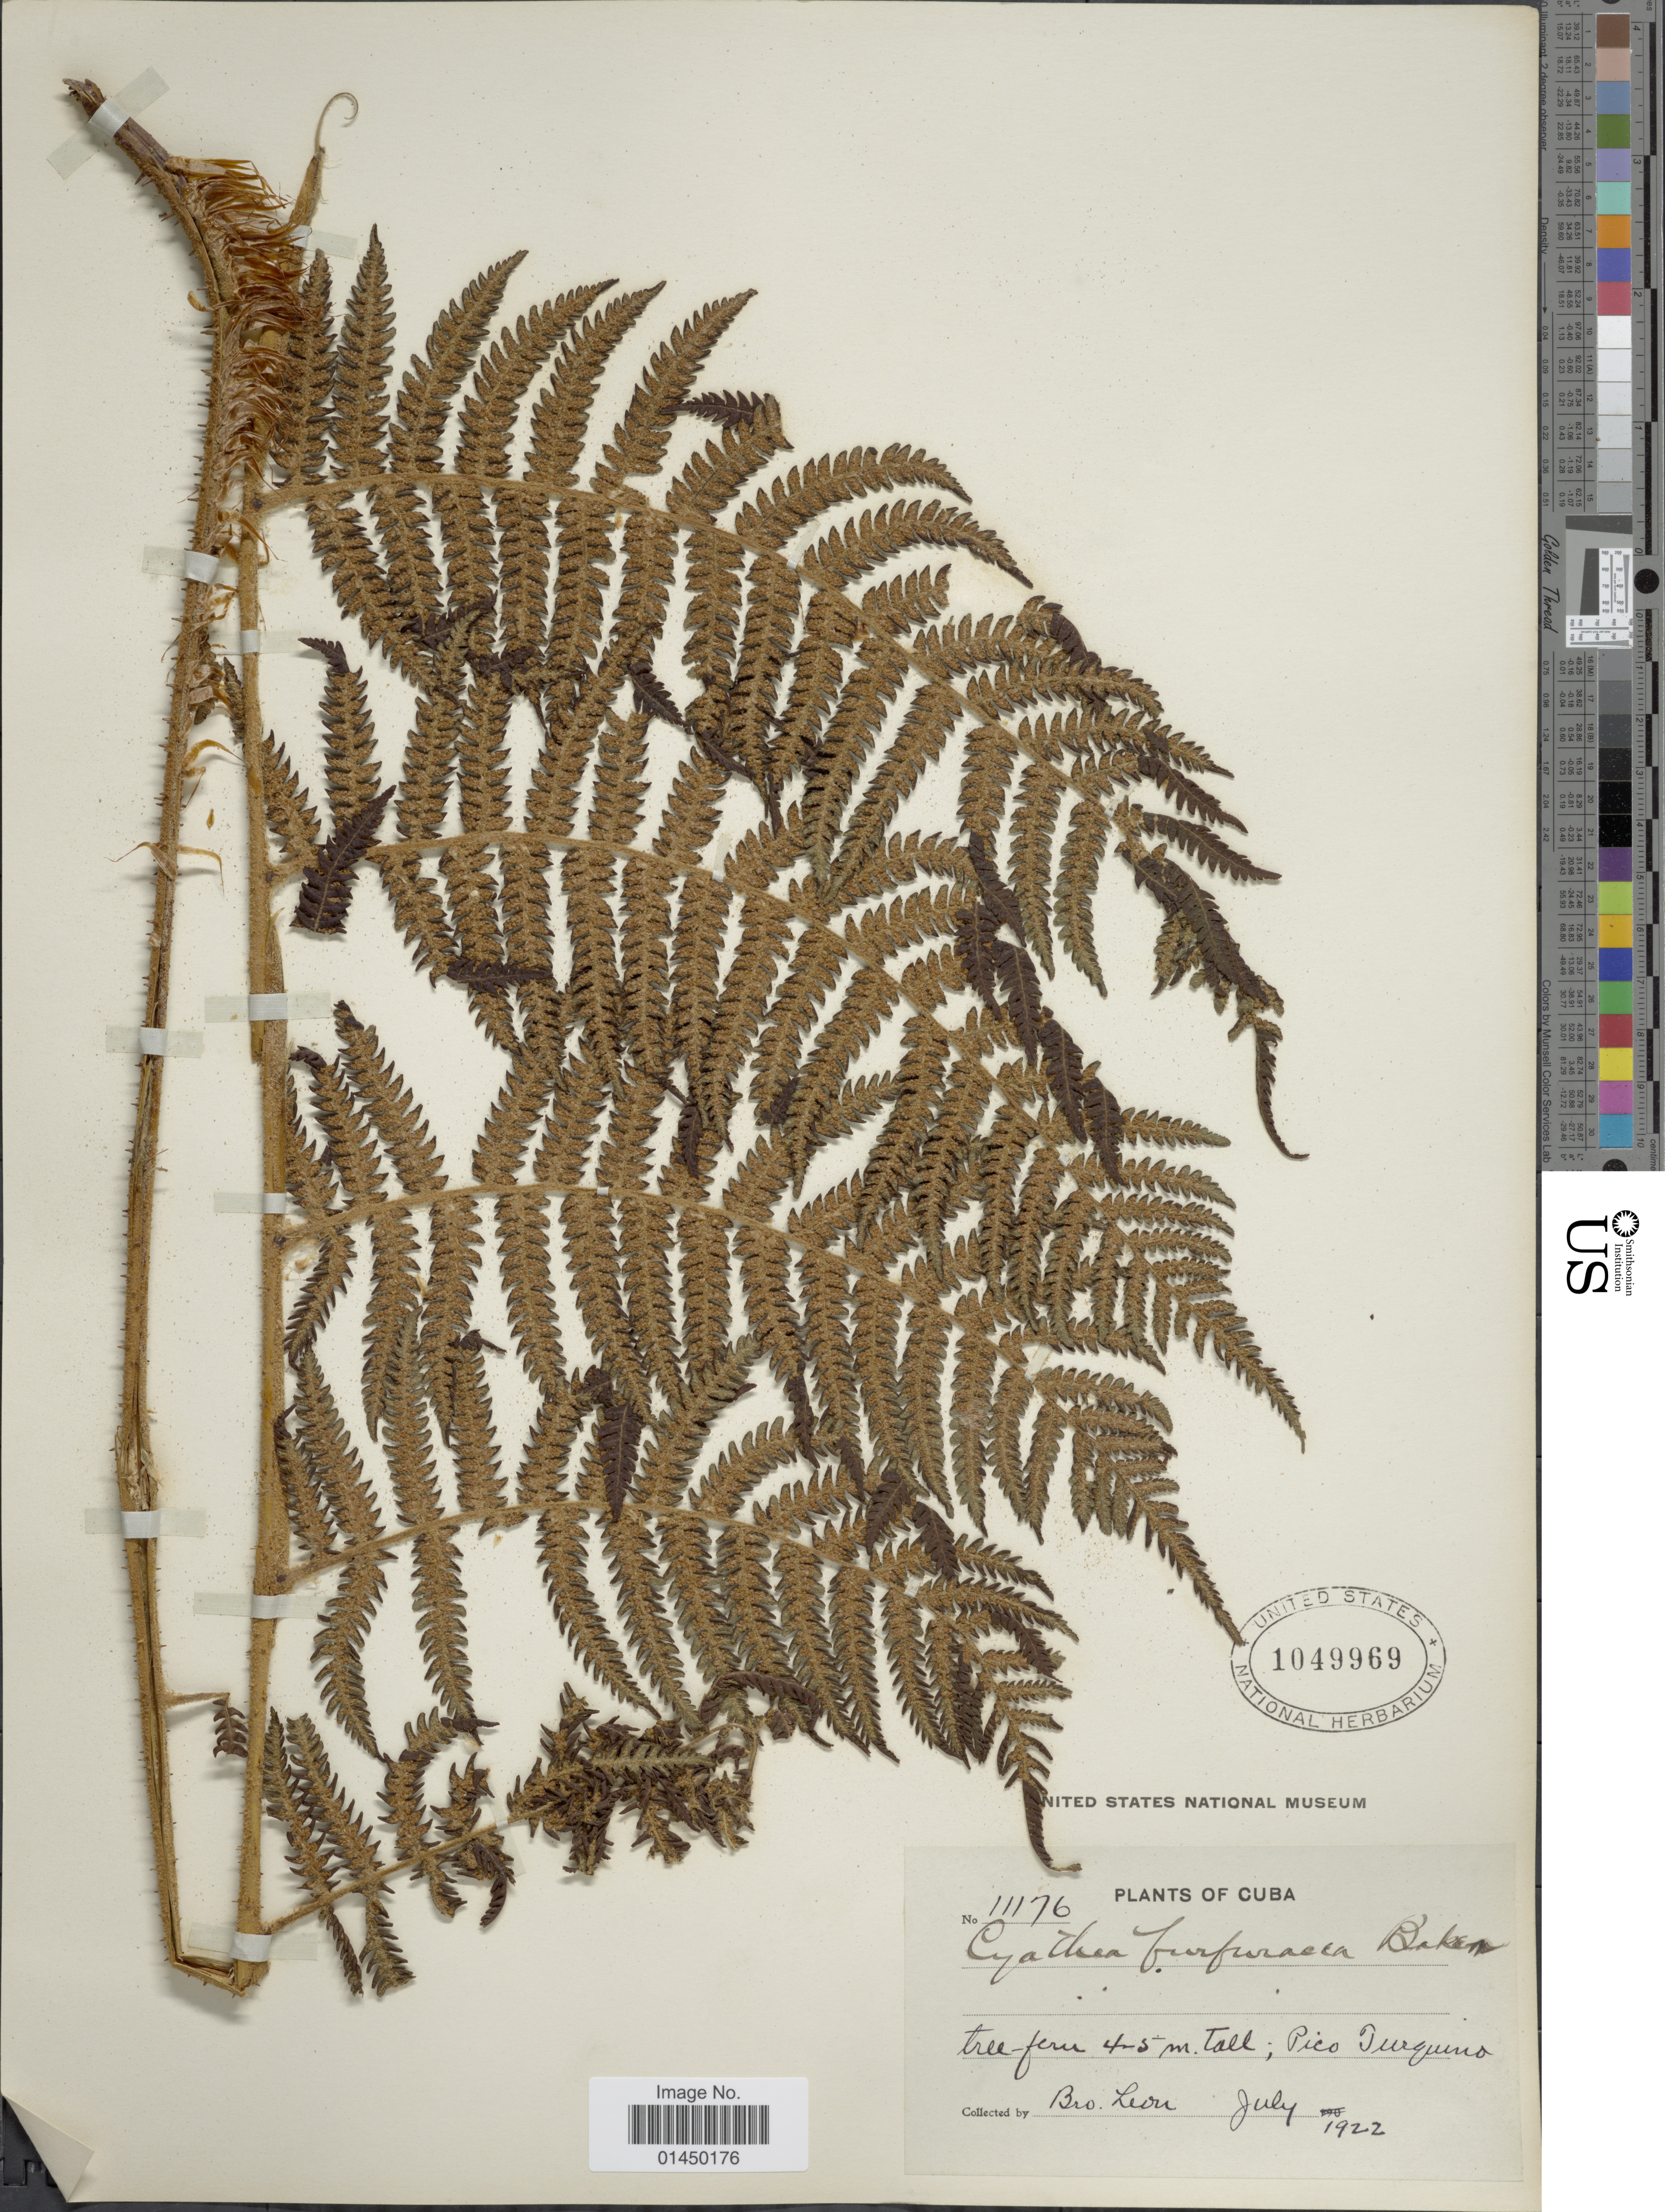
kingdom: Plantae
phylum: Tracheophyta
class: Polypodiopsida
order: Cyatheales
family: Cyatheaceae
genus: Cyathea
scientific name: Cyathea furfuracea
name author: Christ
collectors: Bro. León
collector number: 11176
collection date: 1922-07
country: Cuba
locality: Rio Turquino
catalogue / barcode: US 1049969